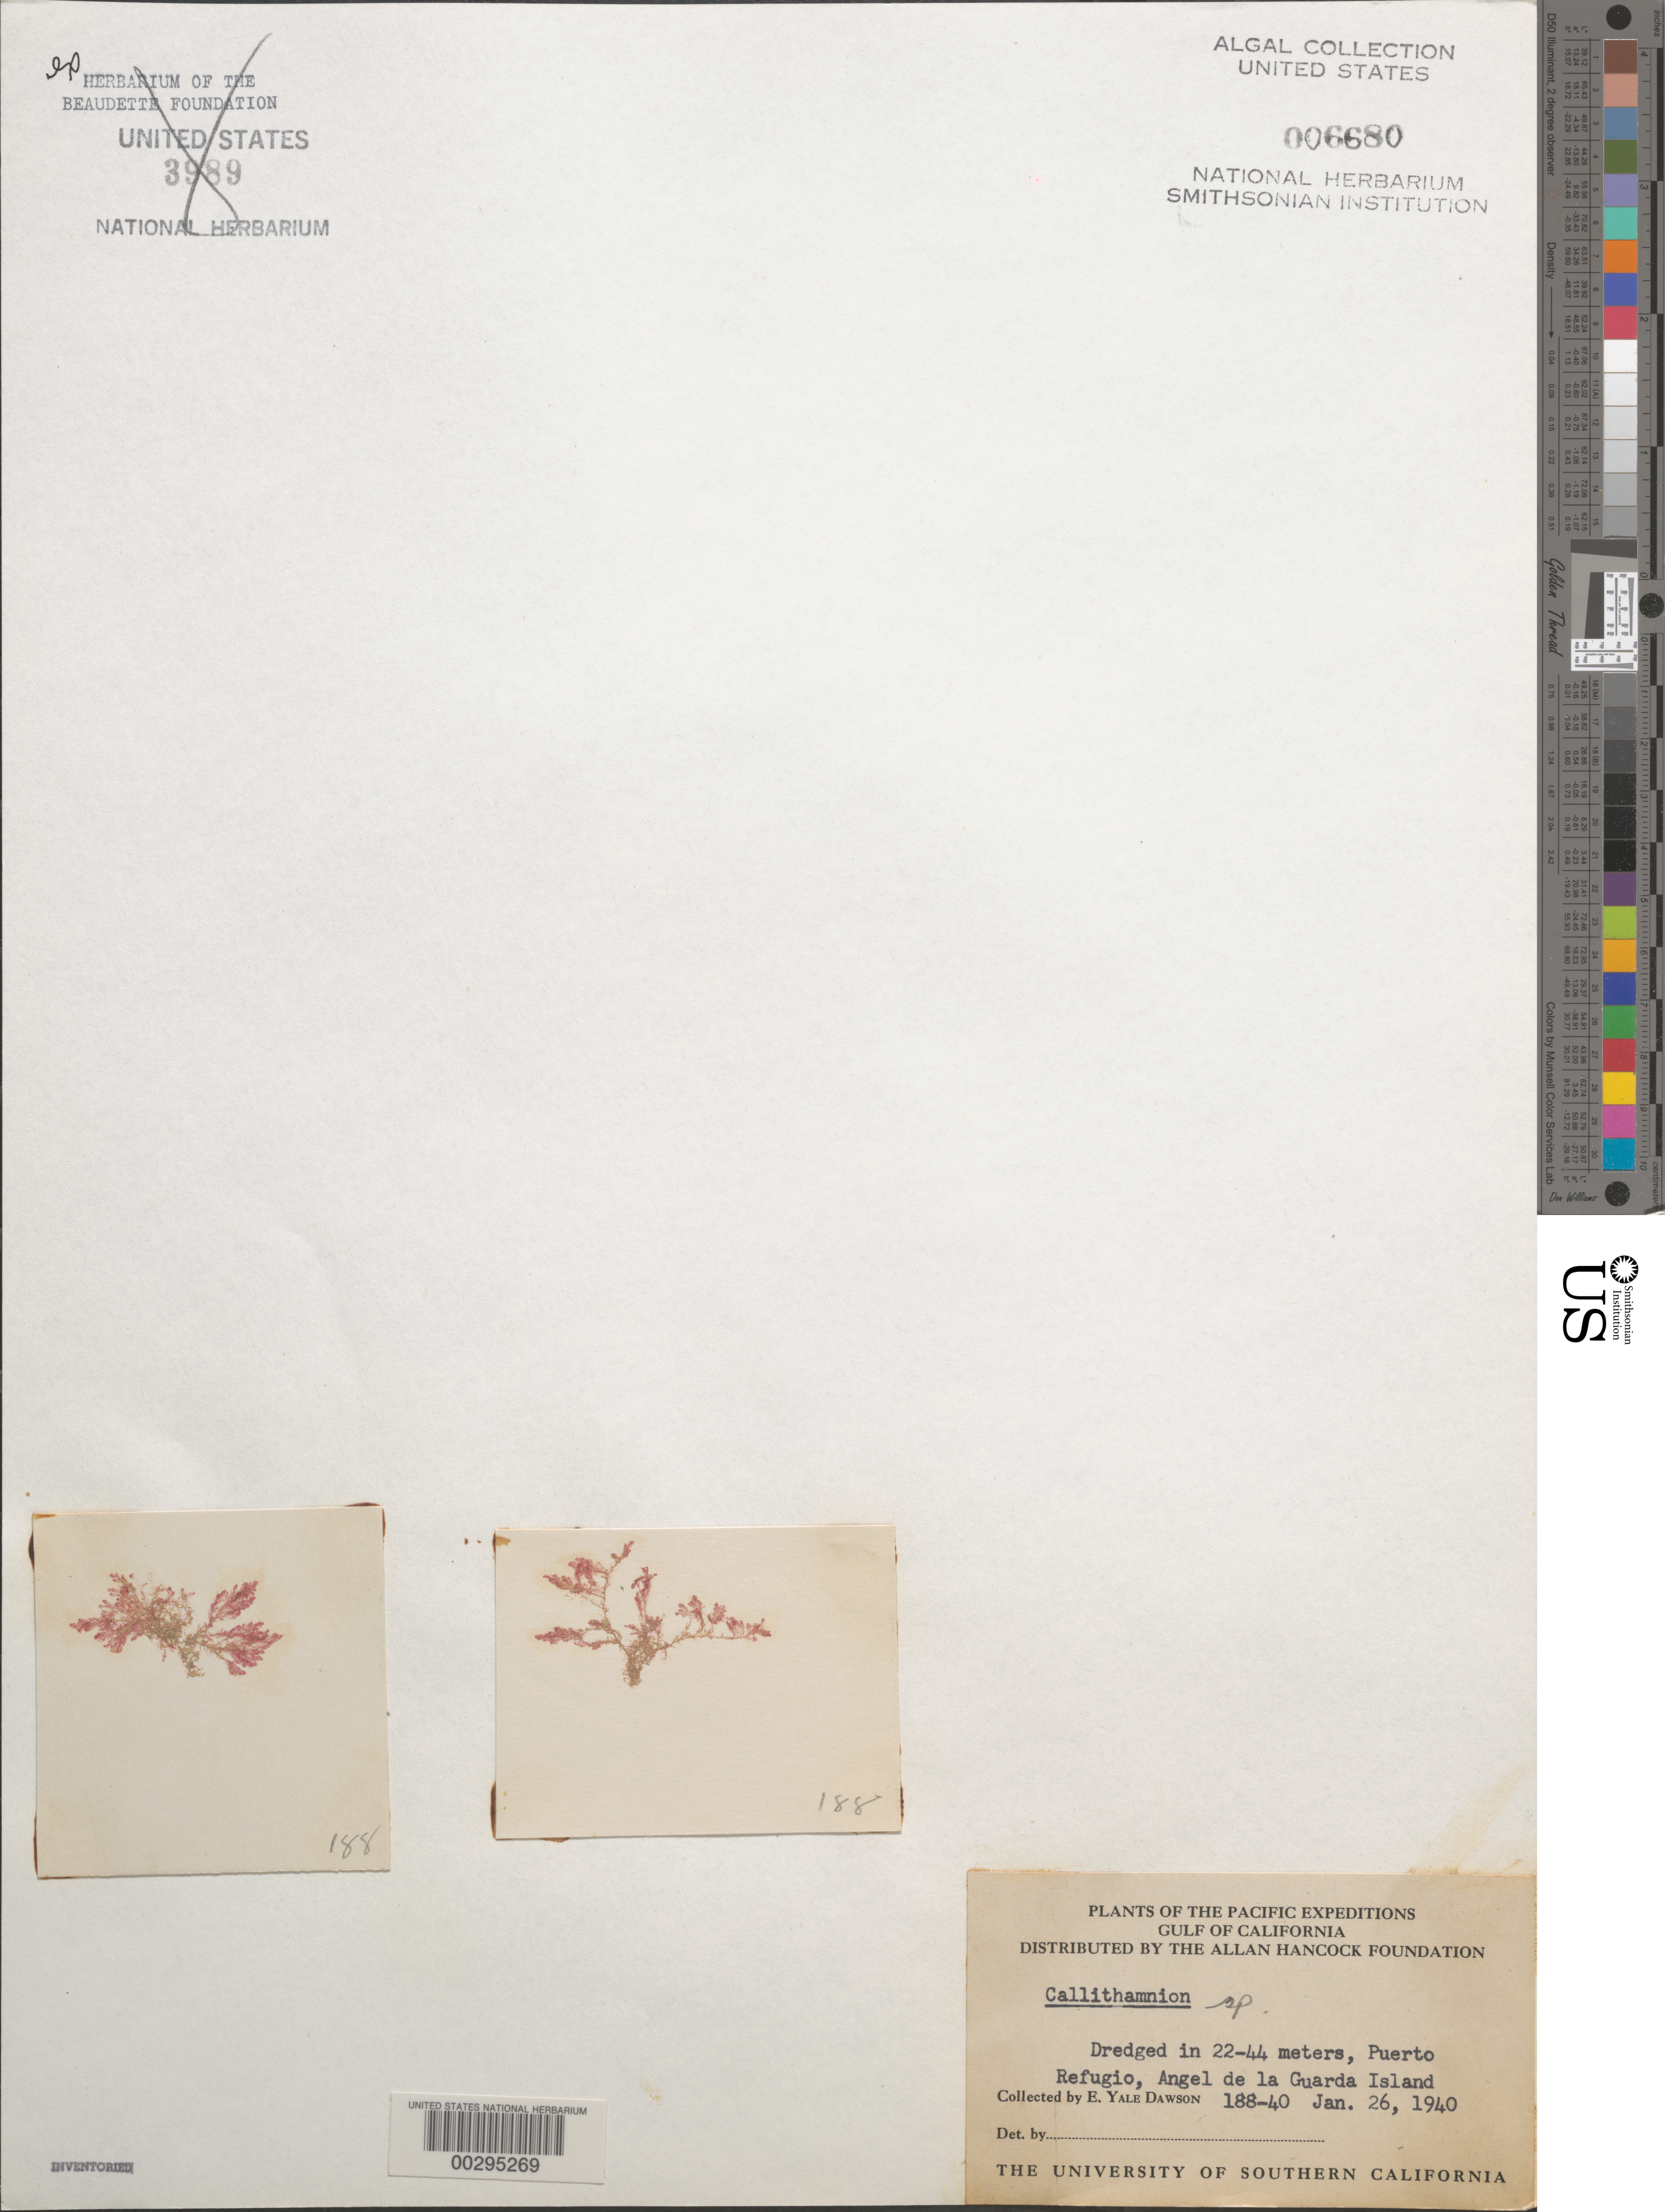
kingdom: Plantae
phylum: Rhodophyta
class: Florideophyceae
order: Ceramiales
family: Callithamniaceae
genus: Callithamnion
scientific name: Callithamnion sp.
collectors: E. Y. Dawson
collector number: EYD 188-40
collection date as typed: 26 Jan 1940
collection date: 1940-01-26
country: Mexico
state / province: Baja California Norte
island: Isla Angel de la Guarda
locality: Puerto Refugio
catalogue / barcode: US 6680